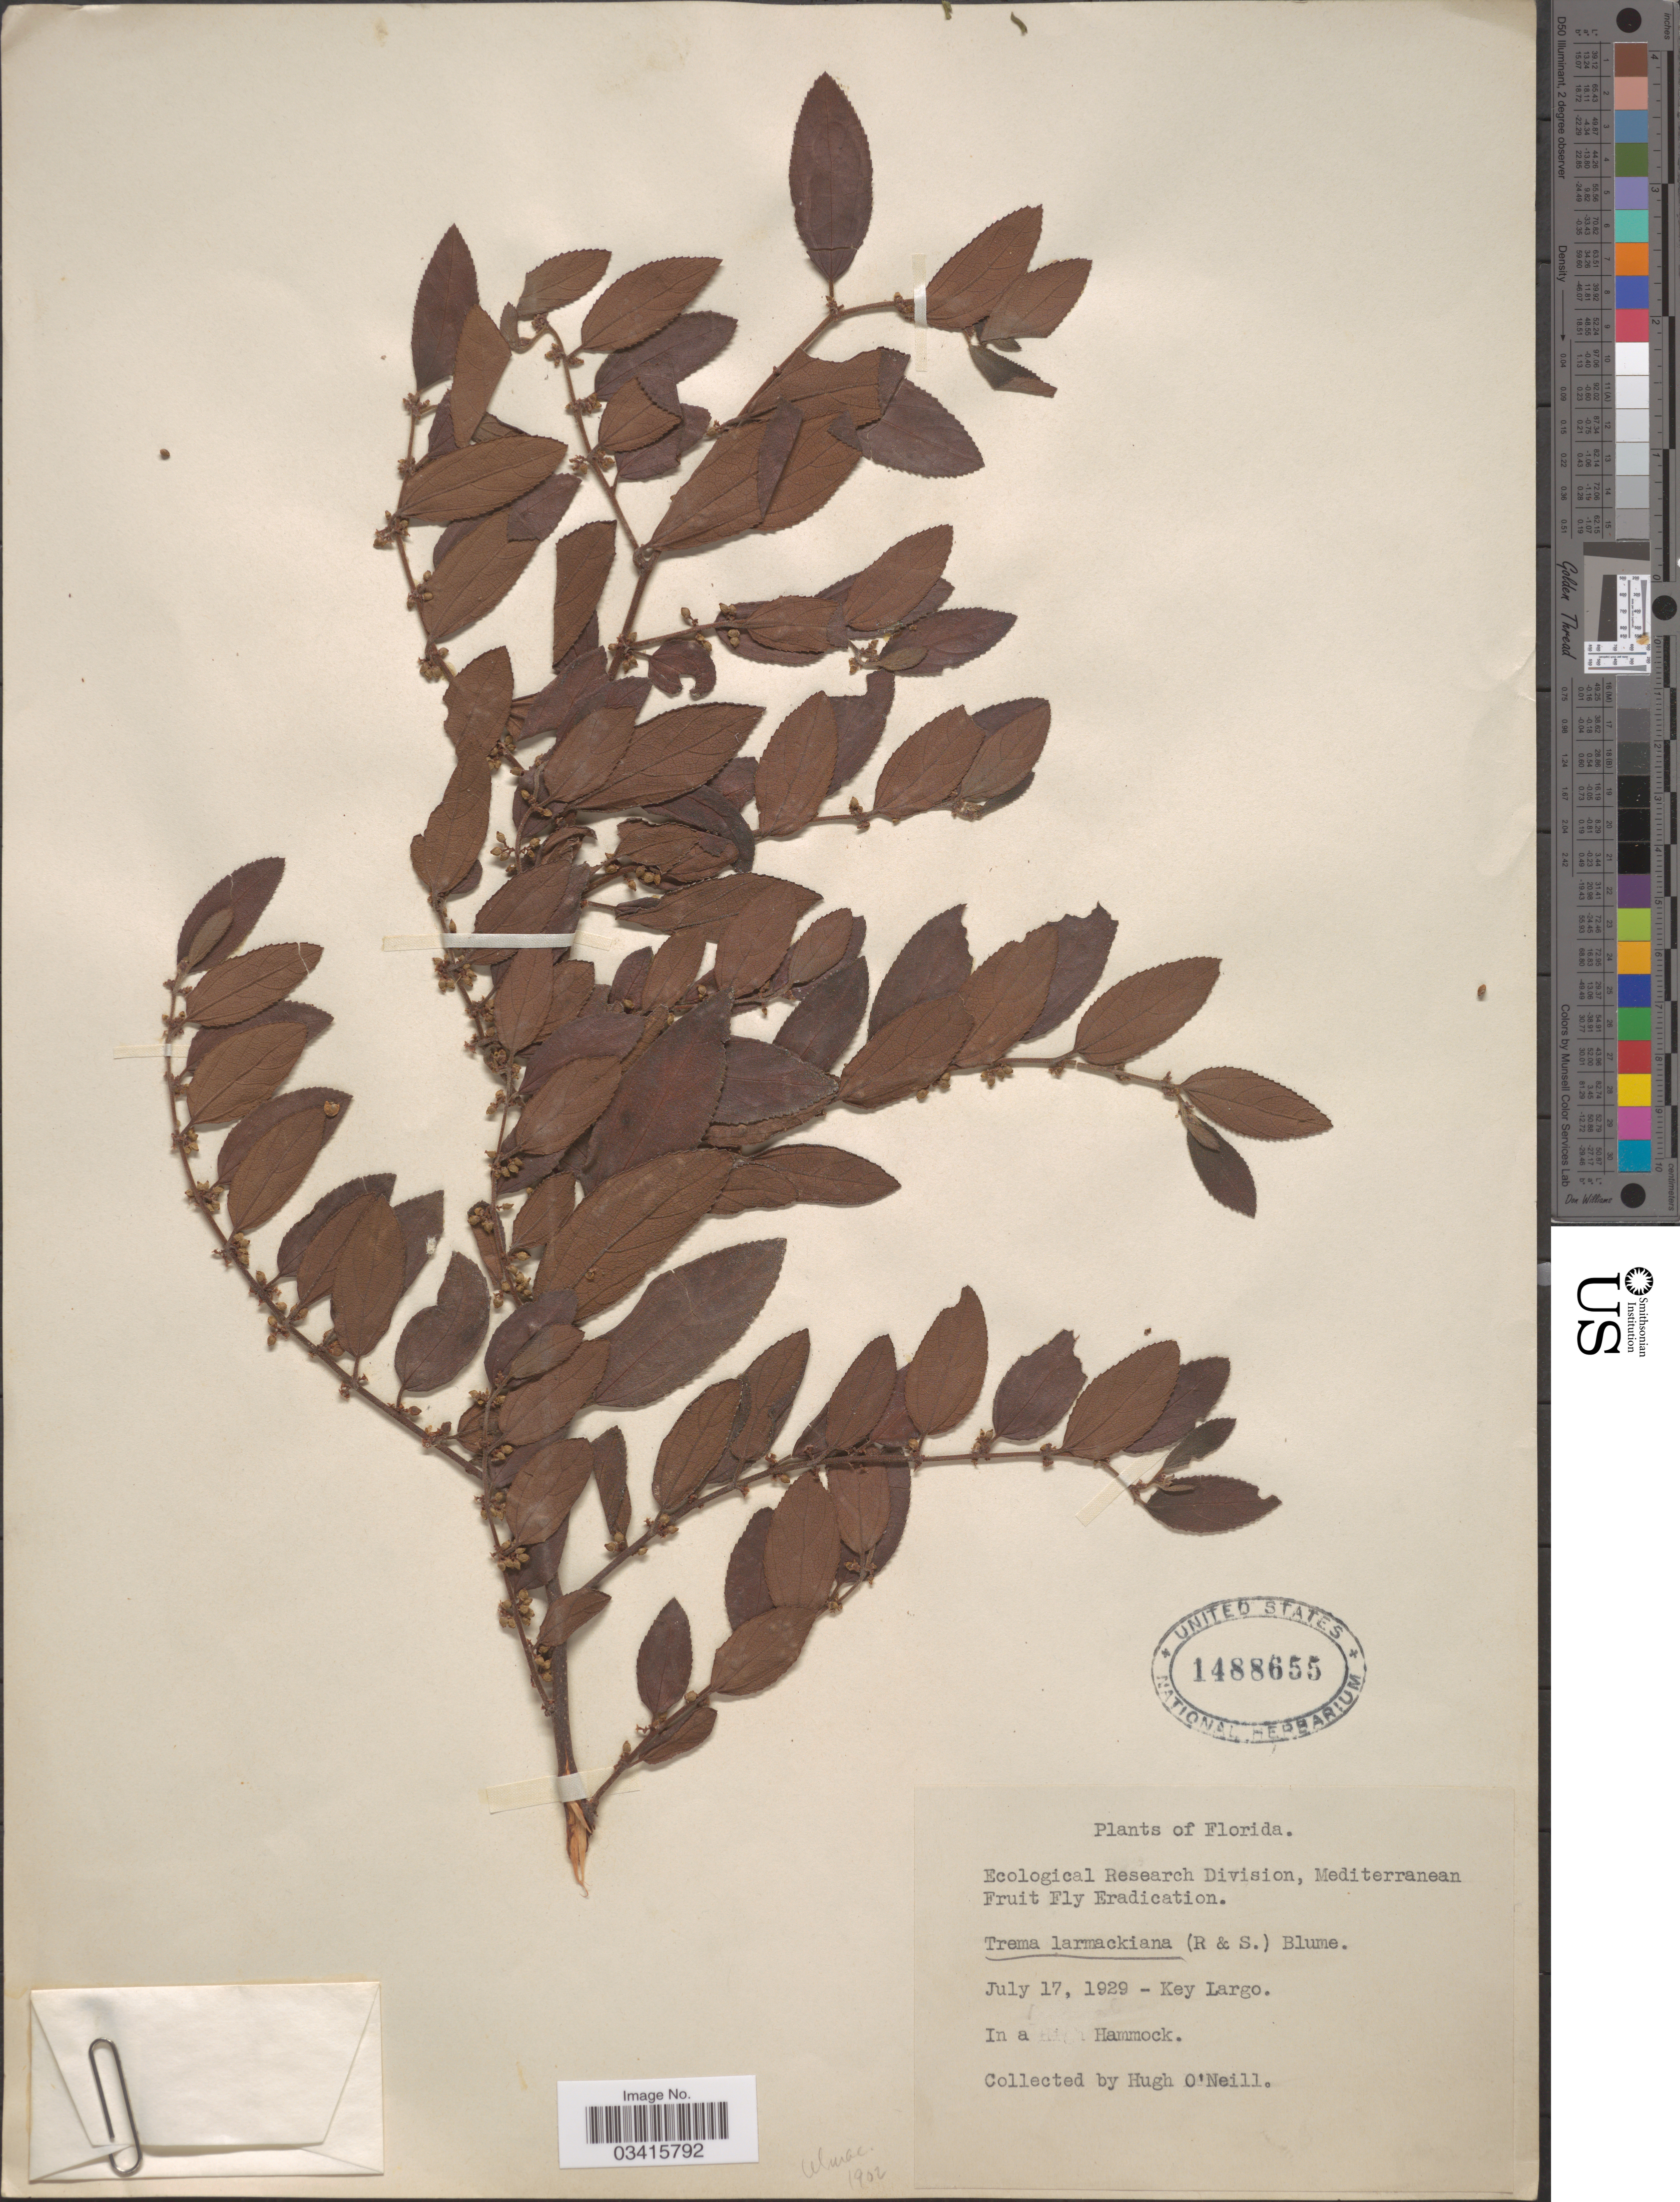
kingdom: Plantae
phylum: Tracheophyta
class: Magnoliopsida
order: Rosales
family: Cannabaceae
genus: Trema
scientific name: Trema lamarckianum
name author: (Schult.) Blume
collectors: H. O'Neill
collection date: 1929-07-17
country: United States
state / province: Florida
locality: Key Largo. In a Hammock.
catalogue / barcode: US 1488655